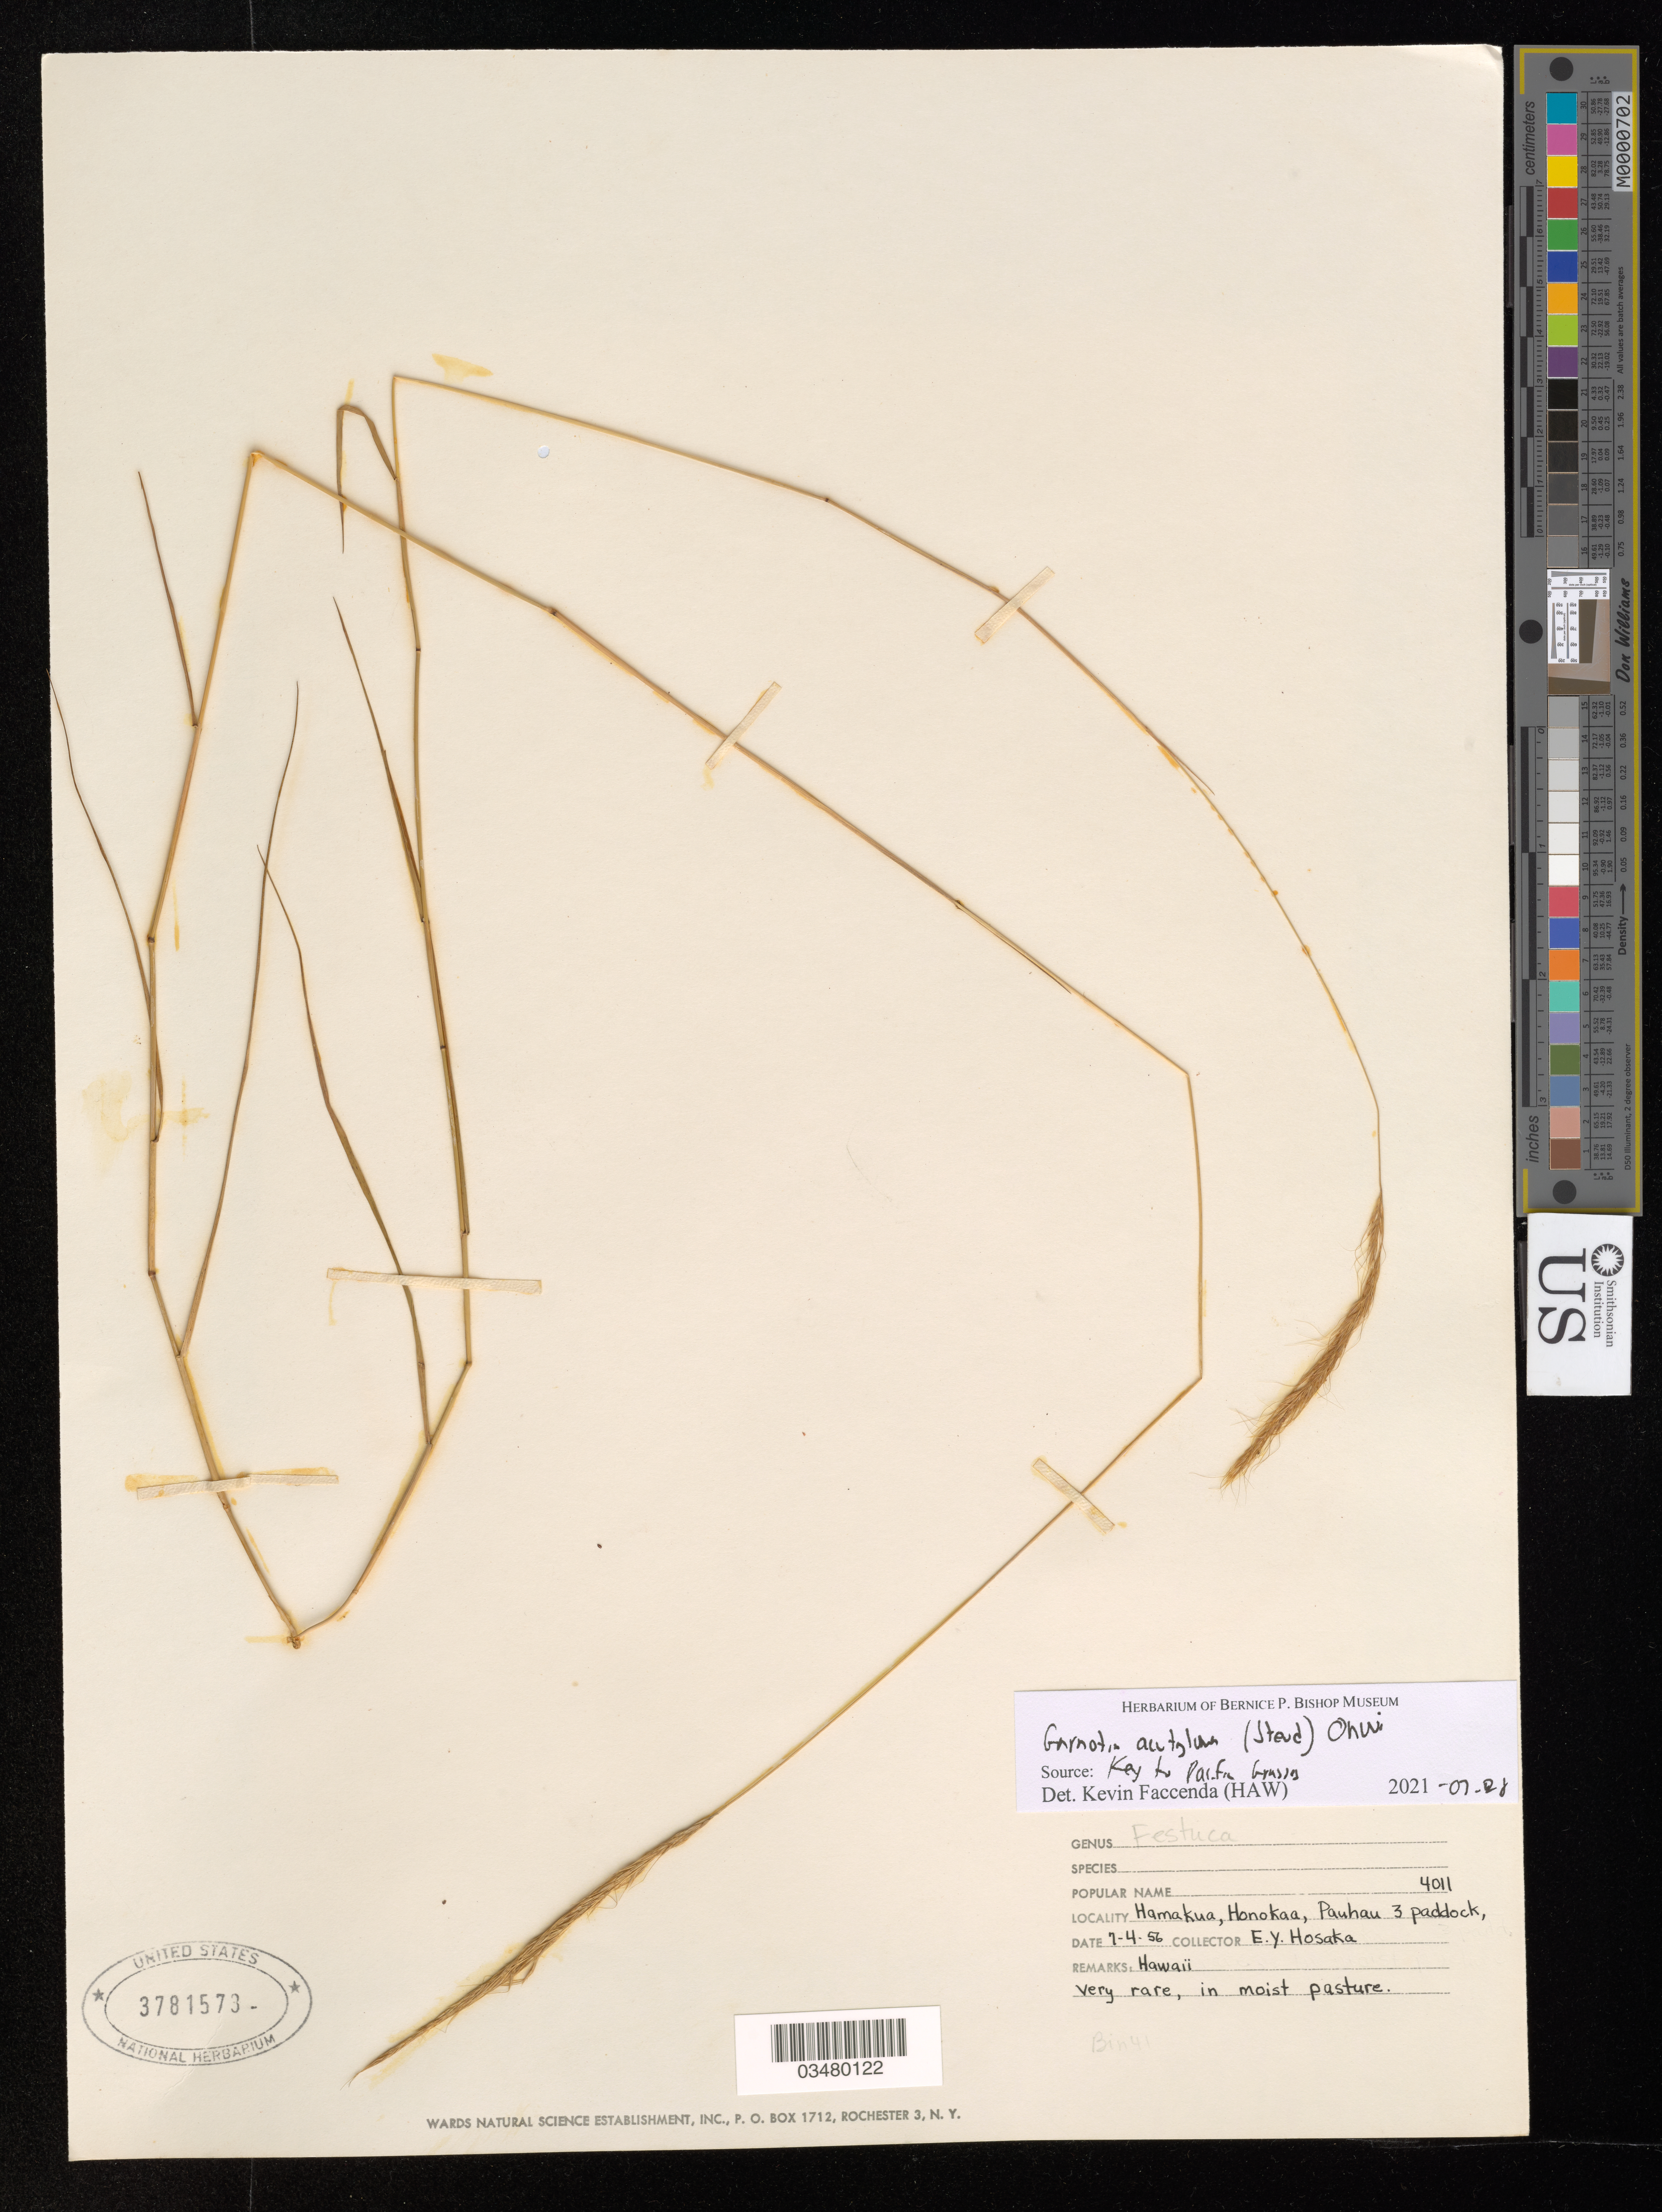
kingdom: Plantae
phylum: Tracheophyta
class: Liliopsida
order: Poales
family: Poaceae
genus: Pentapogon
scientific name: Pentapogon micranthus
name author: (Cav.) P.M. Peterson et al.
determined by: Soreng, Robert J., Research Associate (BOT), Smithsonian Institution - National Museum of Natural History (UNITED STATES)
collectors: E. Y. Hosaka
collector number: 4011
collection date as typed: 7-4-56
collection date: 1956-07-04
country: United States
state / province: Hawaii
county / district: Hawaii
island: Hawaii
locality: Hamakua, Honokaa, Pauhau 3 paddock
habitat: Moist pasture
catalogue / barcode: US 3781573